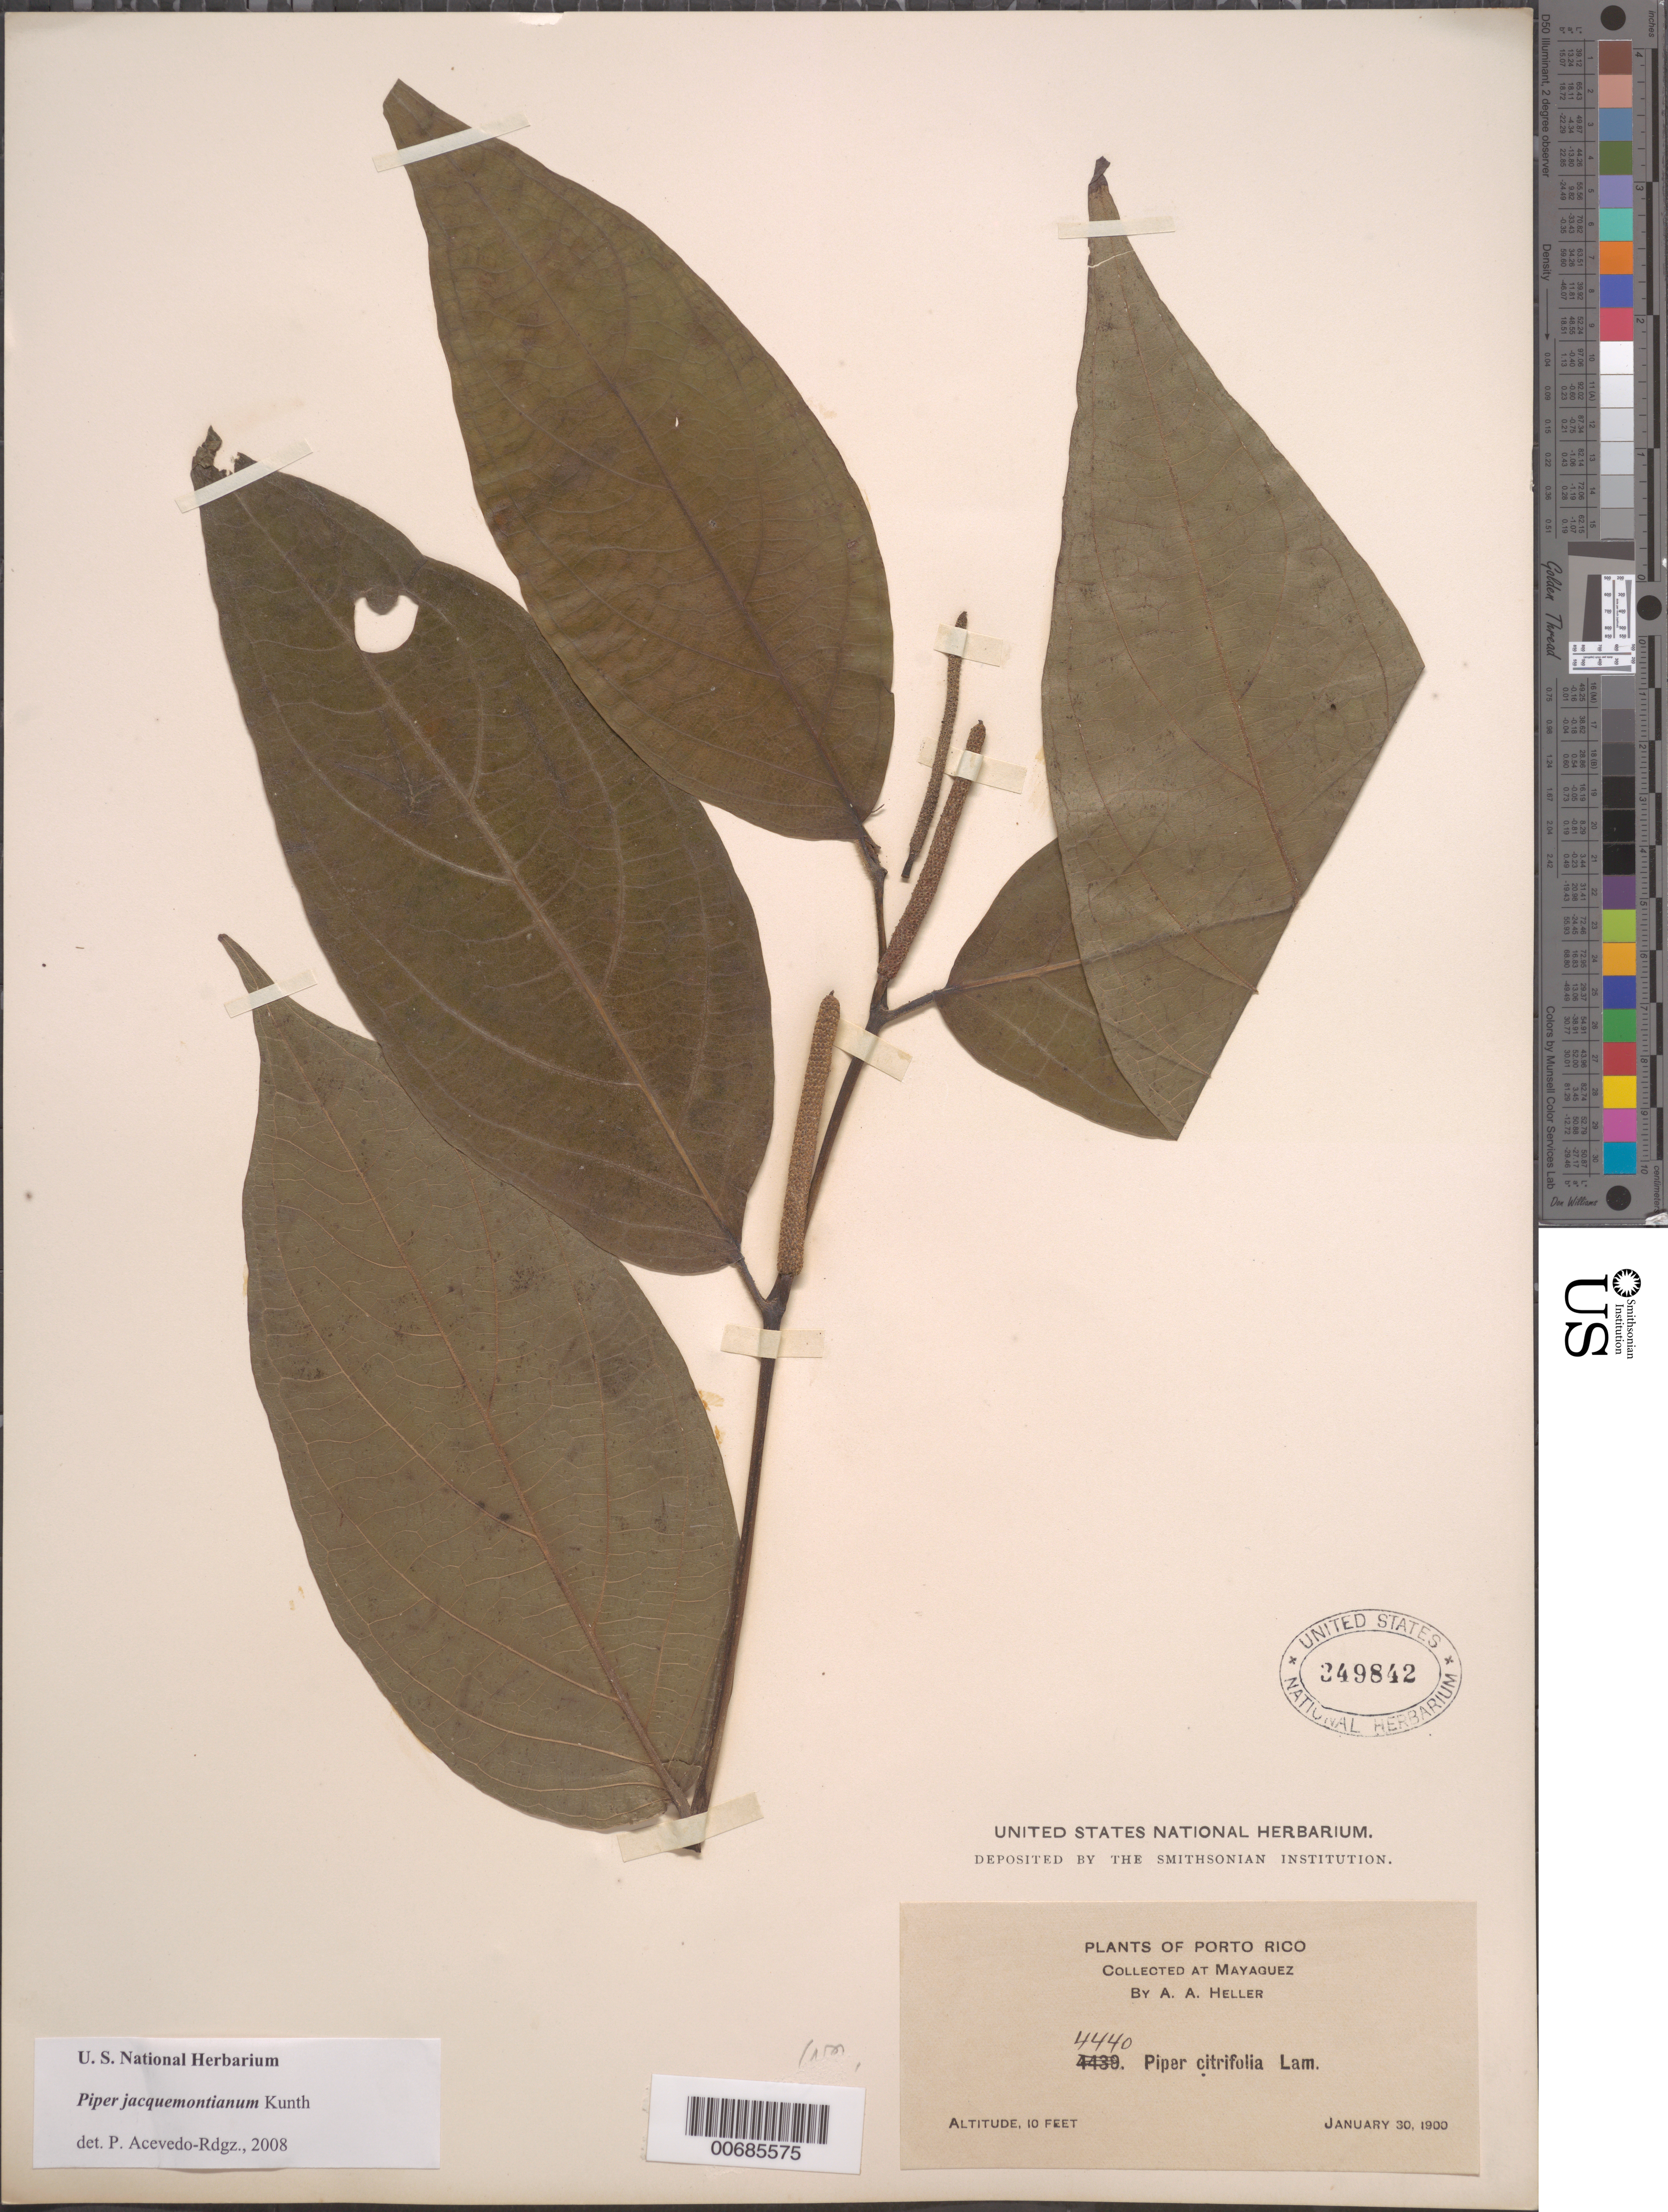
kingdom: Plantae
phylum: Tracheophyta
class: Magnoliopsida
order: Piperales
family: Piperaceae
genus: Piper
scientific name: Piper citrifolium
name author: Lam.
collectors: A. A. Heller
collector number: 4440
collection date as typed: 30 Jan 1900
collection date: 1900-01-30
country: Puerto Rico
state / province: Mayaguez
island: Greater Antilles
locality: Mayaguez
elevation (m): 3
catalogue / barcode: US 349842